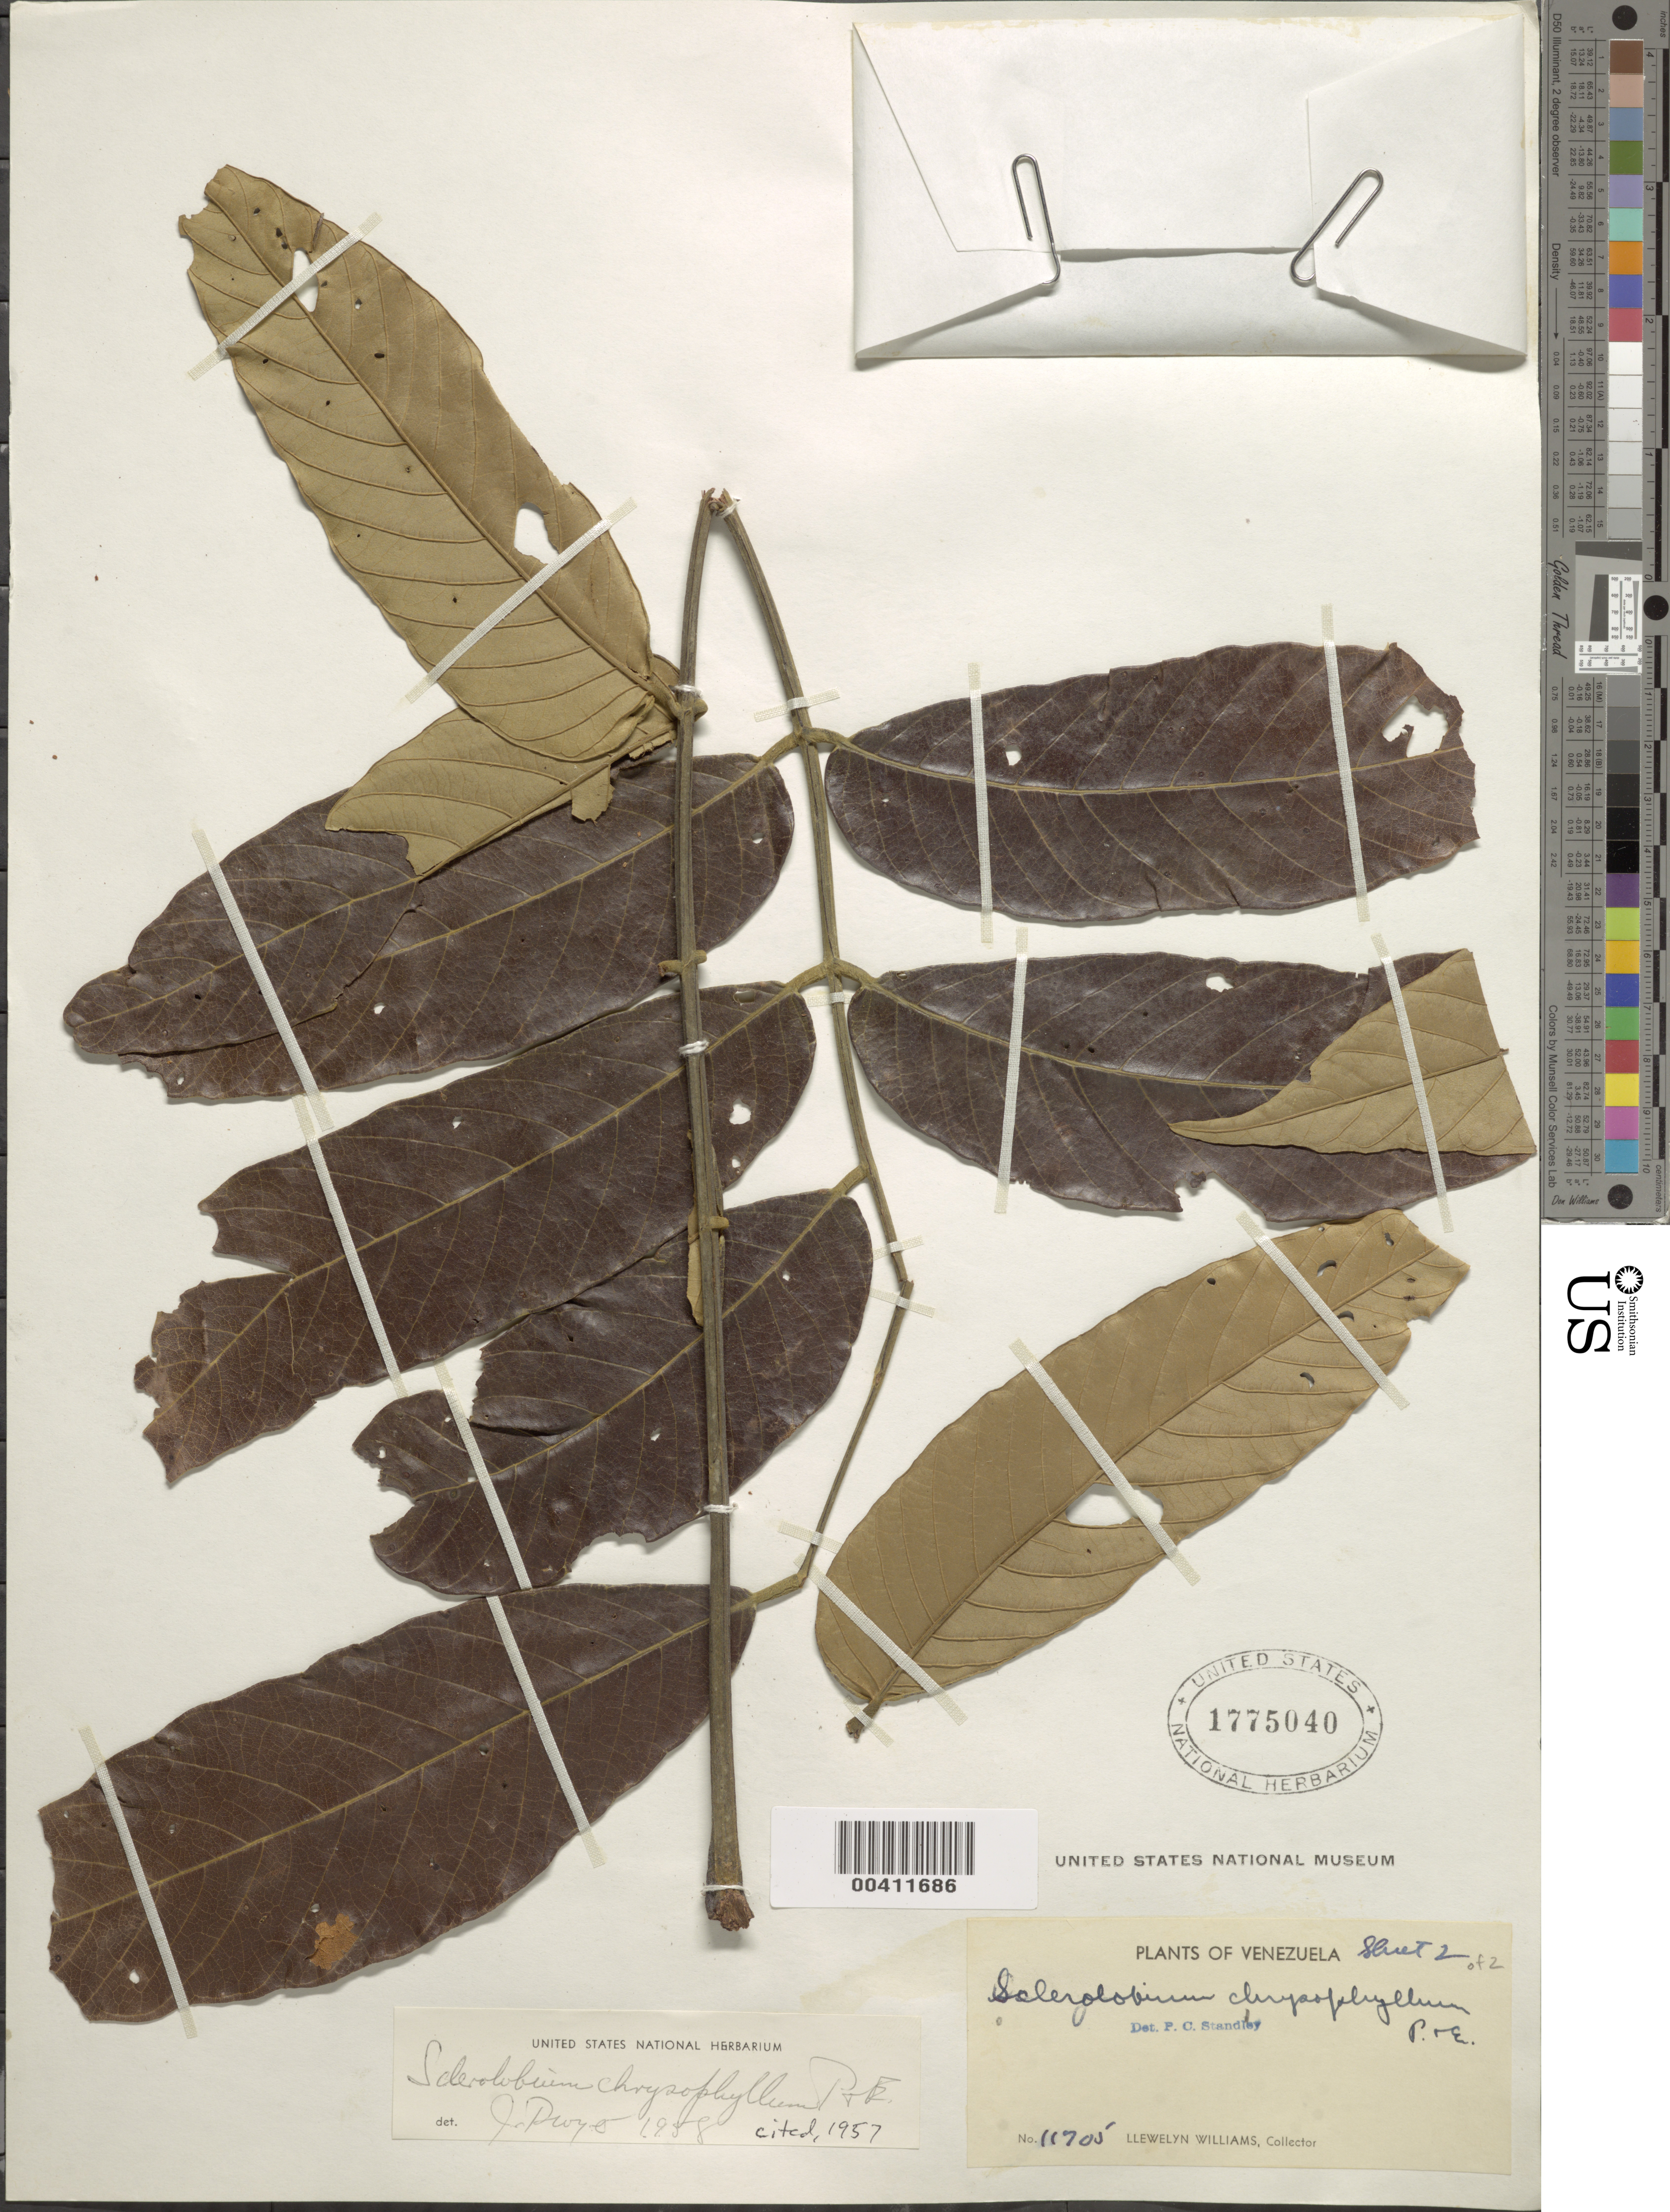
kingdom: Plantae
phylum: Tracheophyta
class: Magnoliopsida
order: Fabales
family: Fabaceae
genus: Tachigali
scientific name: Tachigali chrysophylla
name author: (Poepp.) Zarucchi & Herend.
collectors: Ll. Williams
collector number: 11705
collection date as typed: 04 Apr 1939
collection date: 1939-04-04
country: Venezuela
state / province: Bolivar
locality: Cerca de la laja de la prision, medio caura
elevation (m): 150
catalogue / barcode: US 1775040